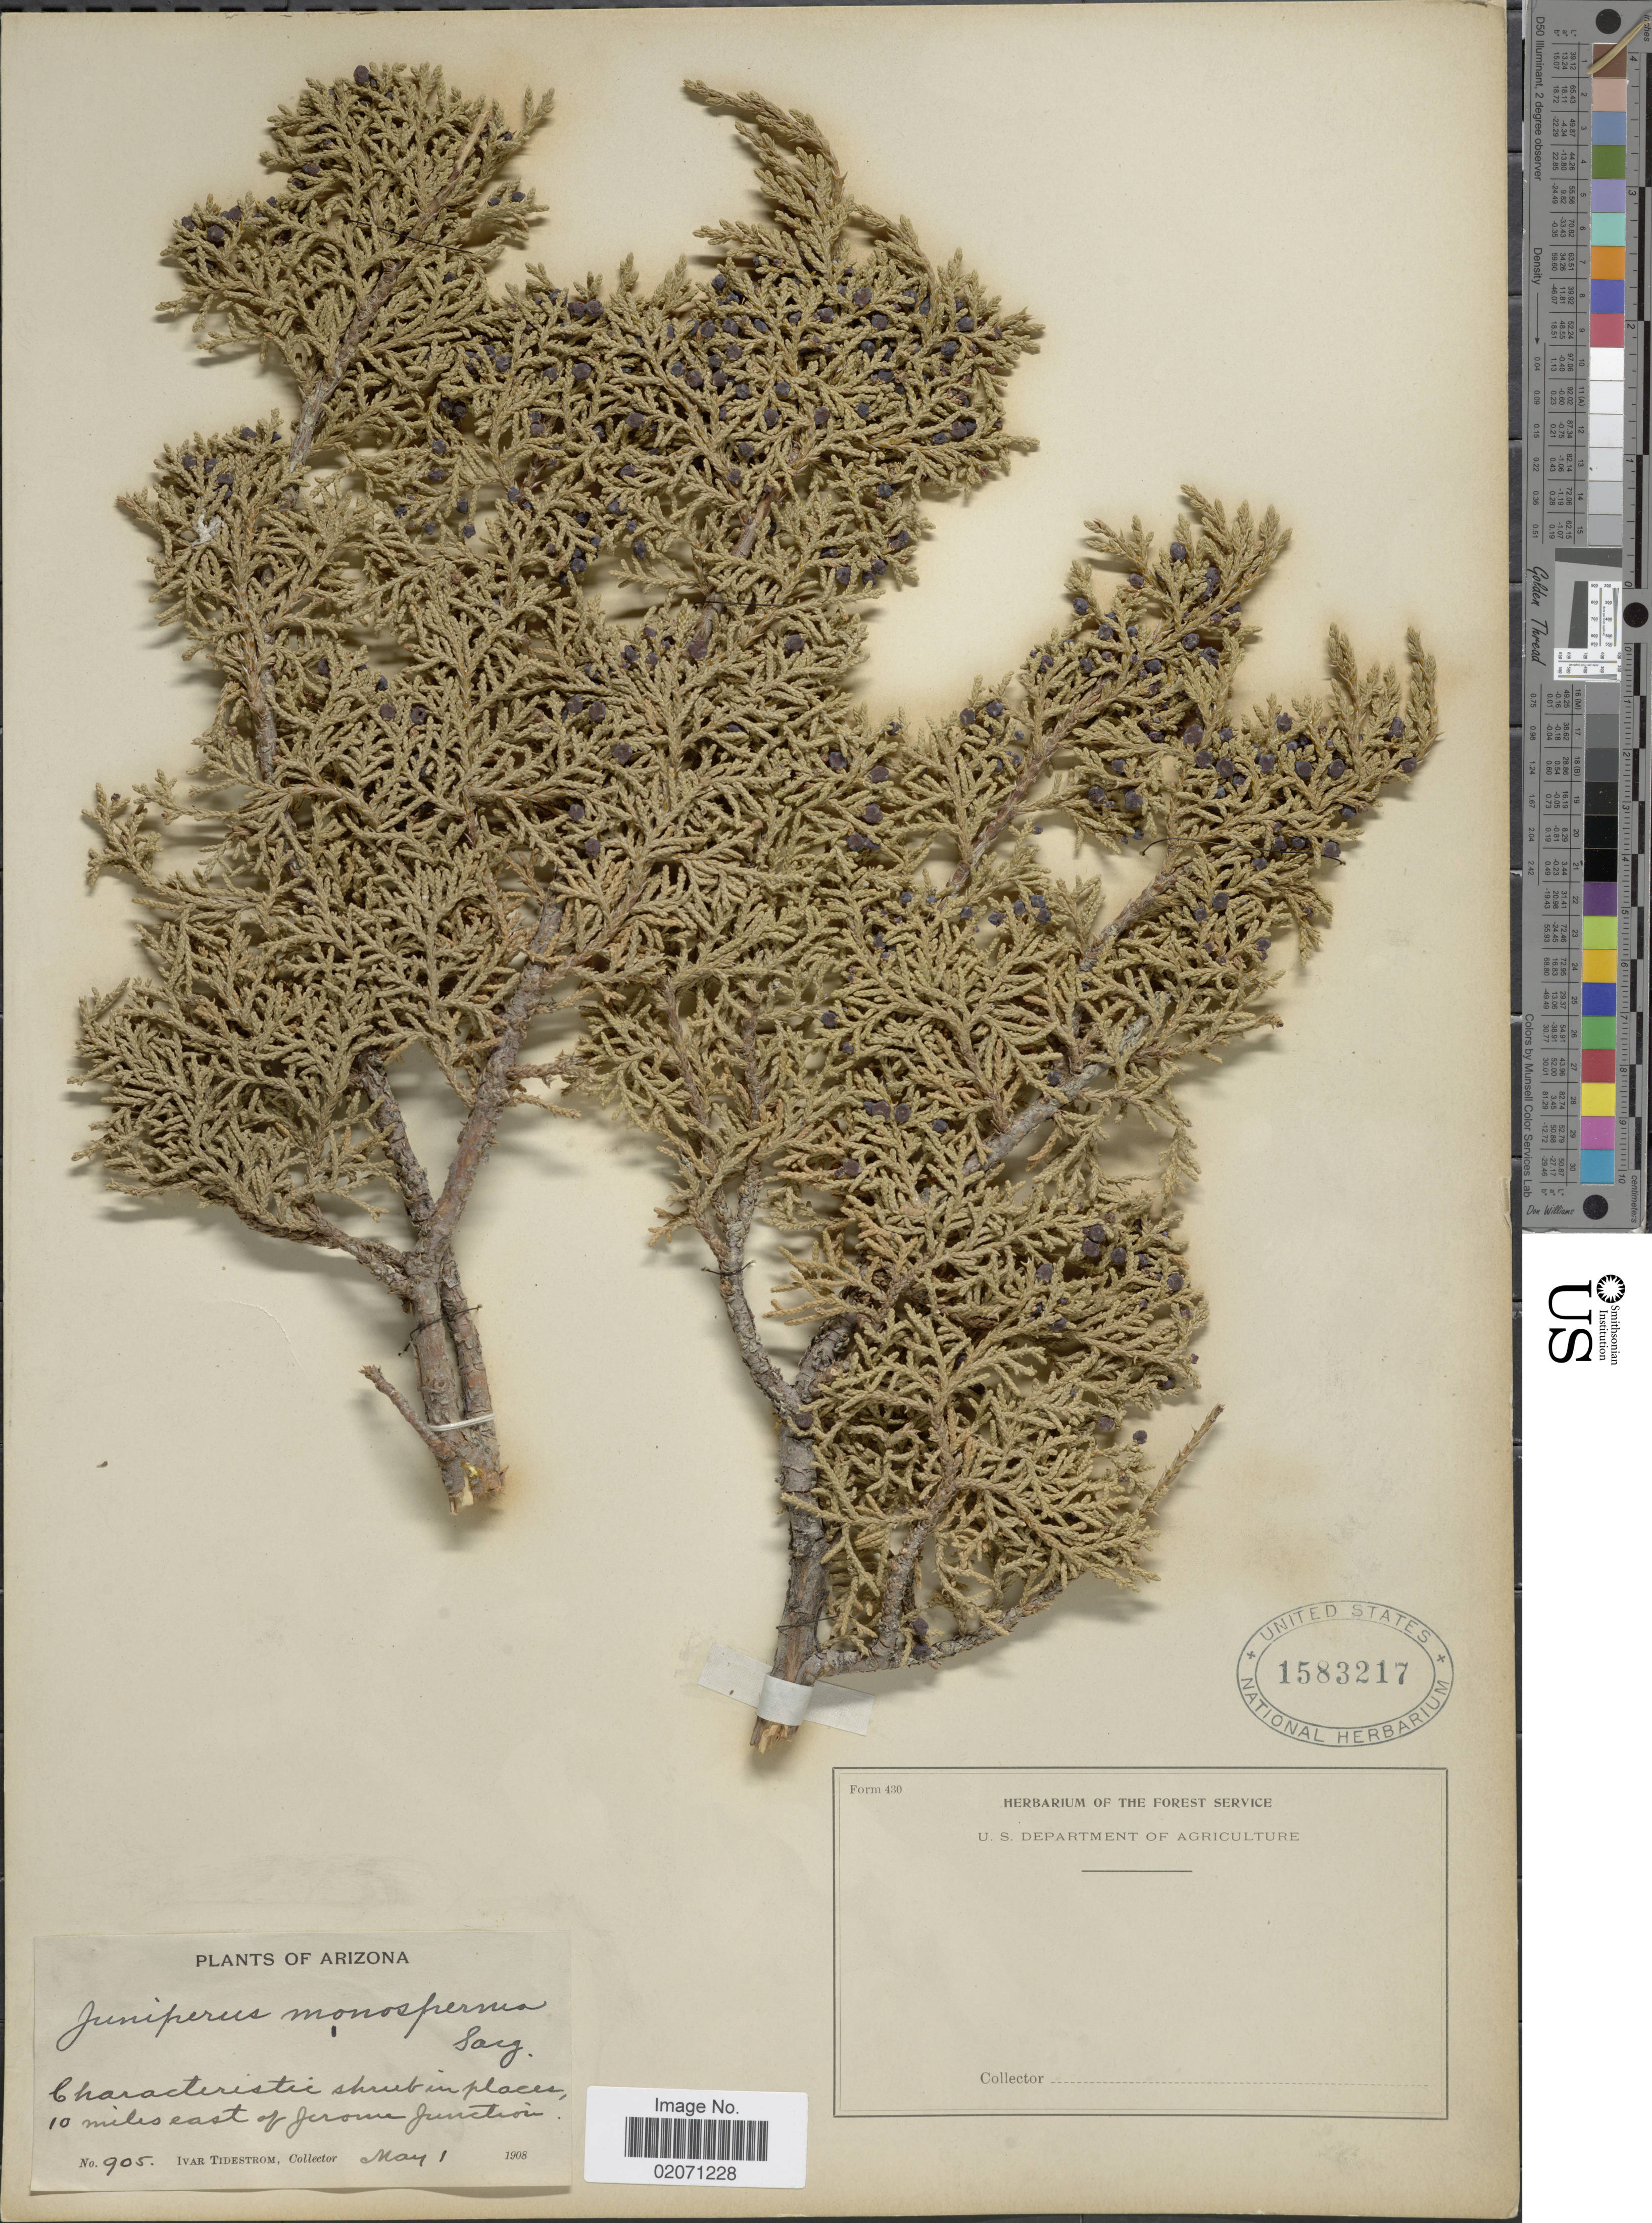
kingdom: Plantae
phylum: Tracheophyta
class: Pinopsida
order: Pinales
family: Cupressaceae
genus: Juniperus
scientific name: Juniperus monosperma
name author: (Engelm.) Sarg.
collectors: I. F. Tidestrom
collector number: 905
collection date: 1908-05-01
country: United States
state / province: Arizona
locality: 10 miles east of Jerom Junction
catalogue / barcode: US 1583217